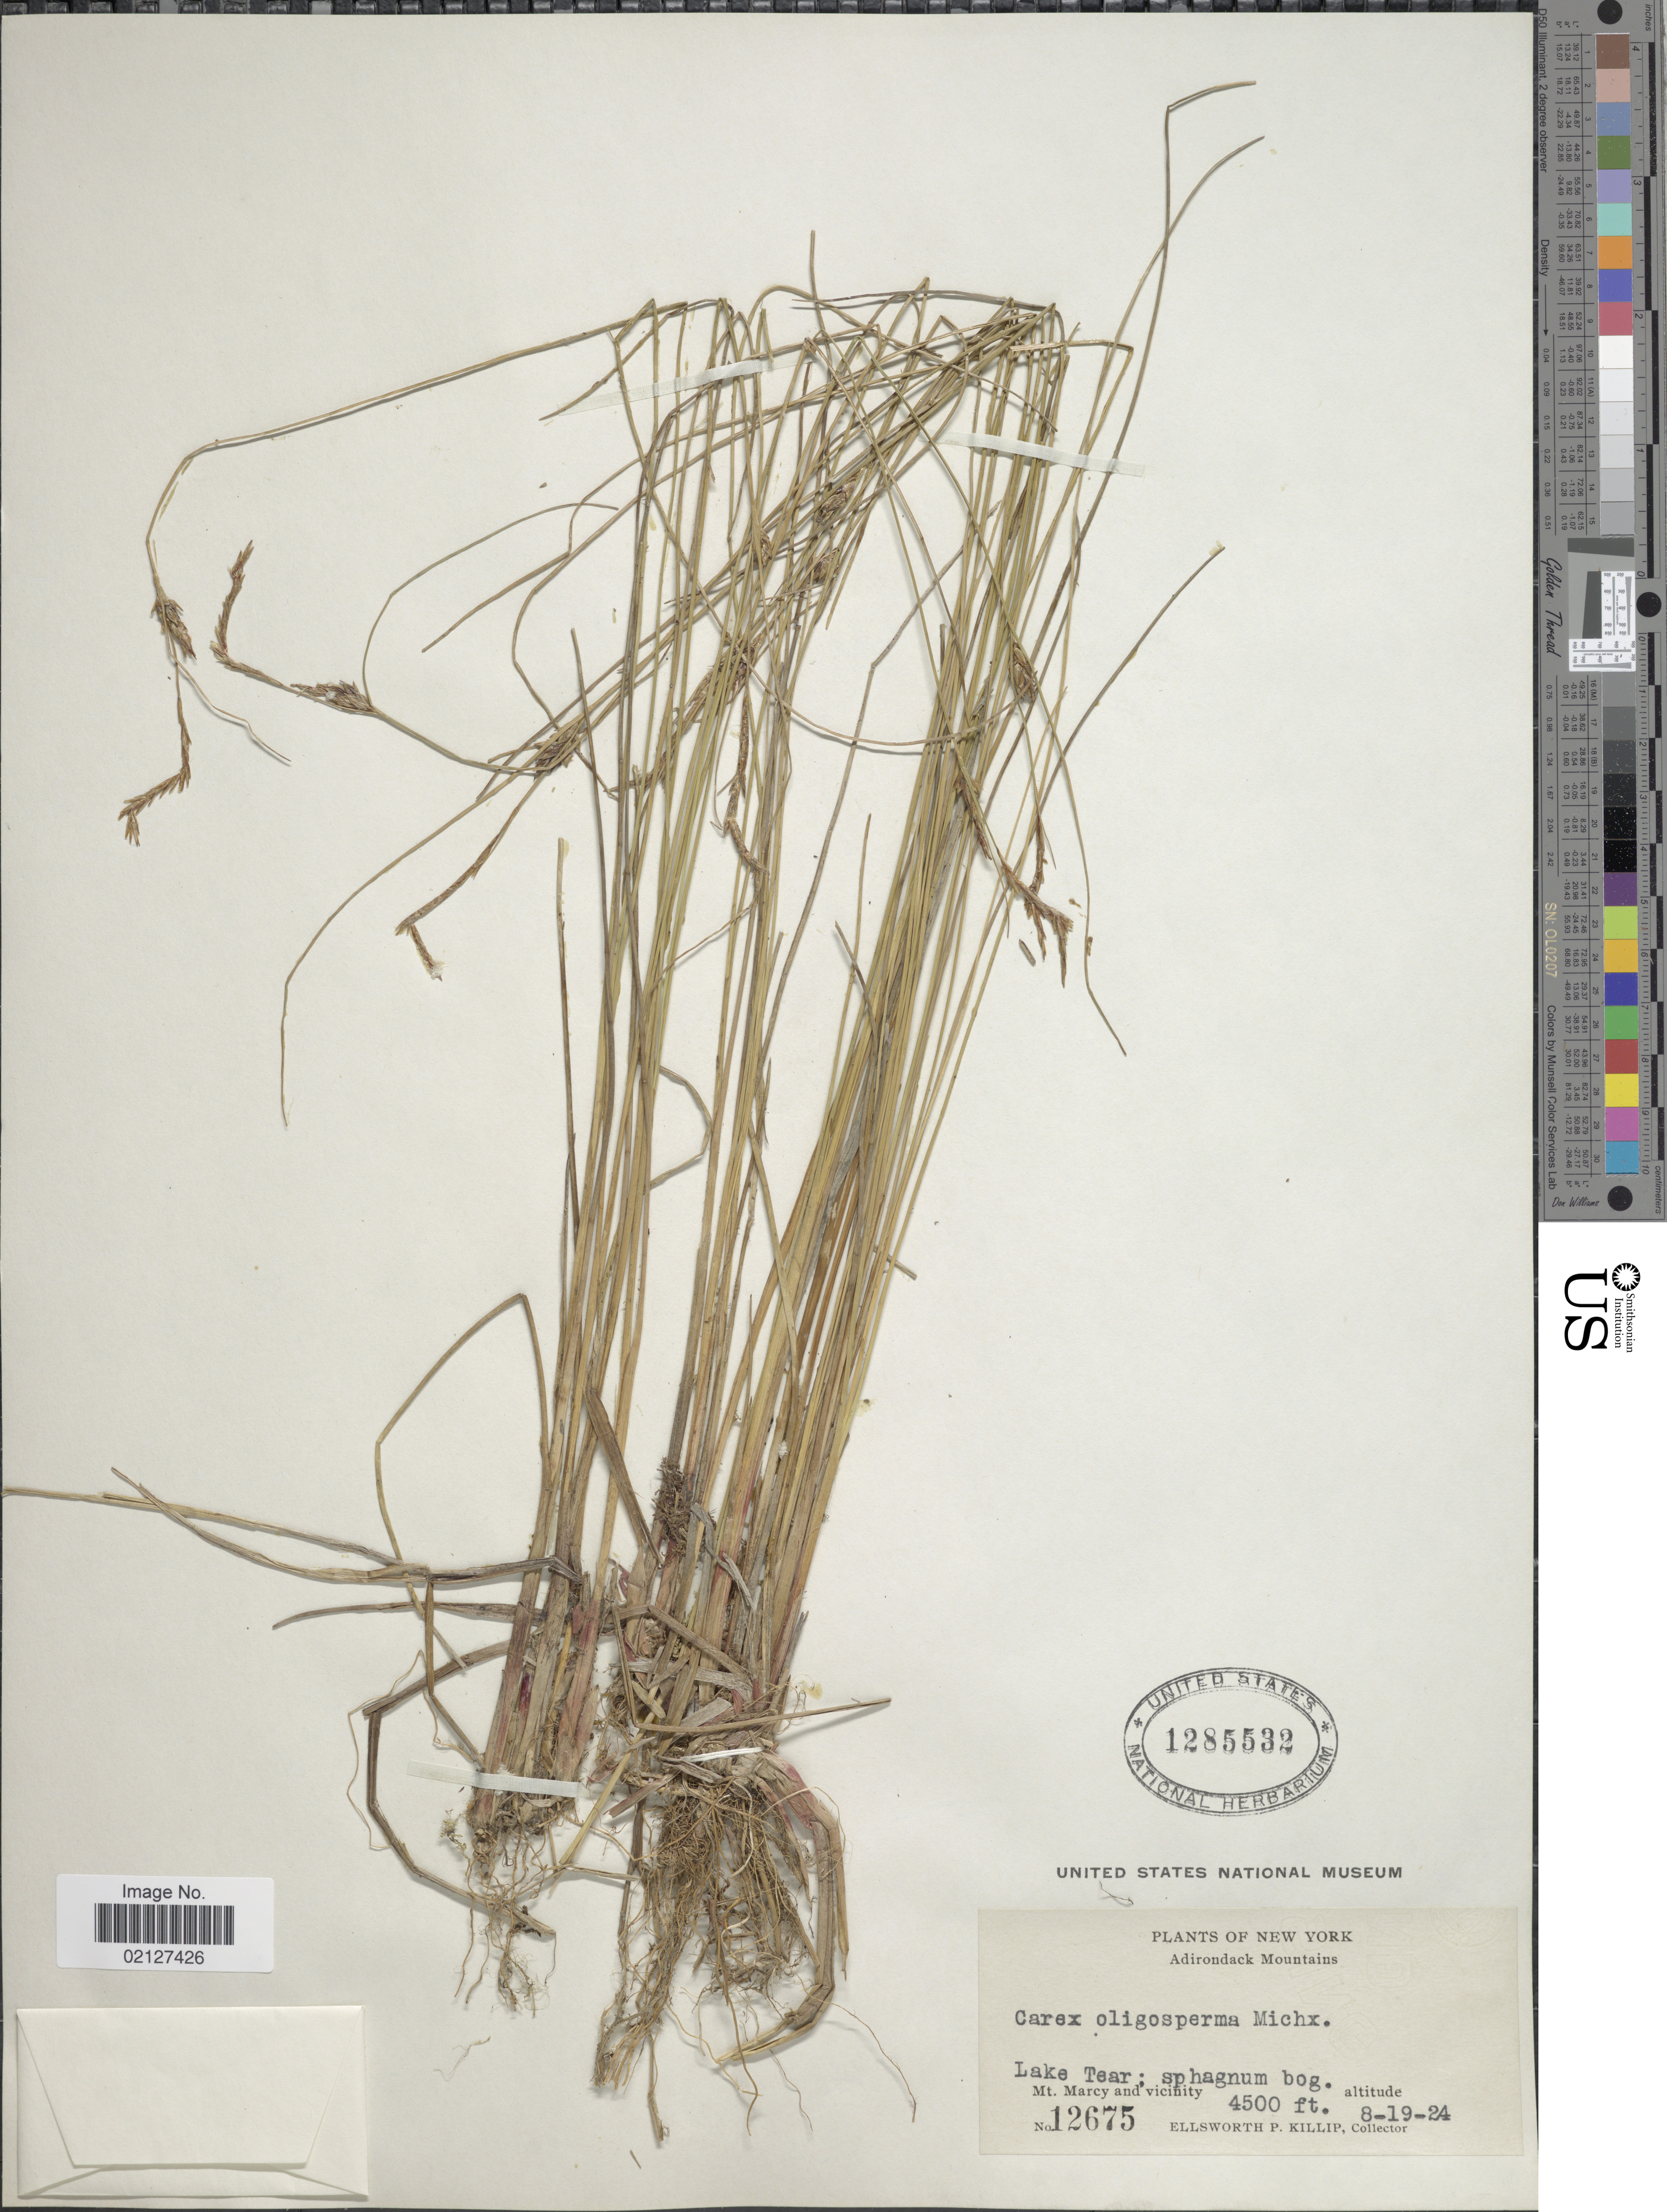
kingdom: Plantae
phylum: Tracheophyta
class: Liliopsida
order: Poales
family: Cyperaceae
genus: Carex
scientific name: Carex oligosperma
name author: Michx.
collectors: E. P. Killip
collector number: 12675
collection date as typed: Transcribed d/m/y: 19/8/24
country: United States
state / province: New York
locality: Adirondack Mountains, Lake Tear: Mt. Marcy and vicinity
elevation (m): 1372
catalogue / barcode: US 1285532